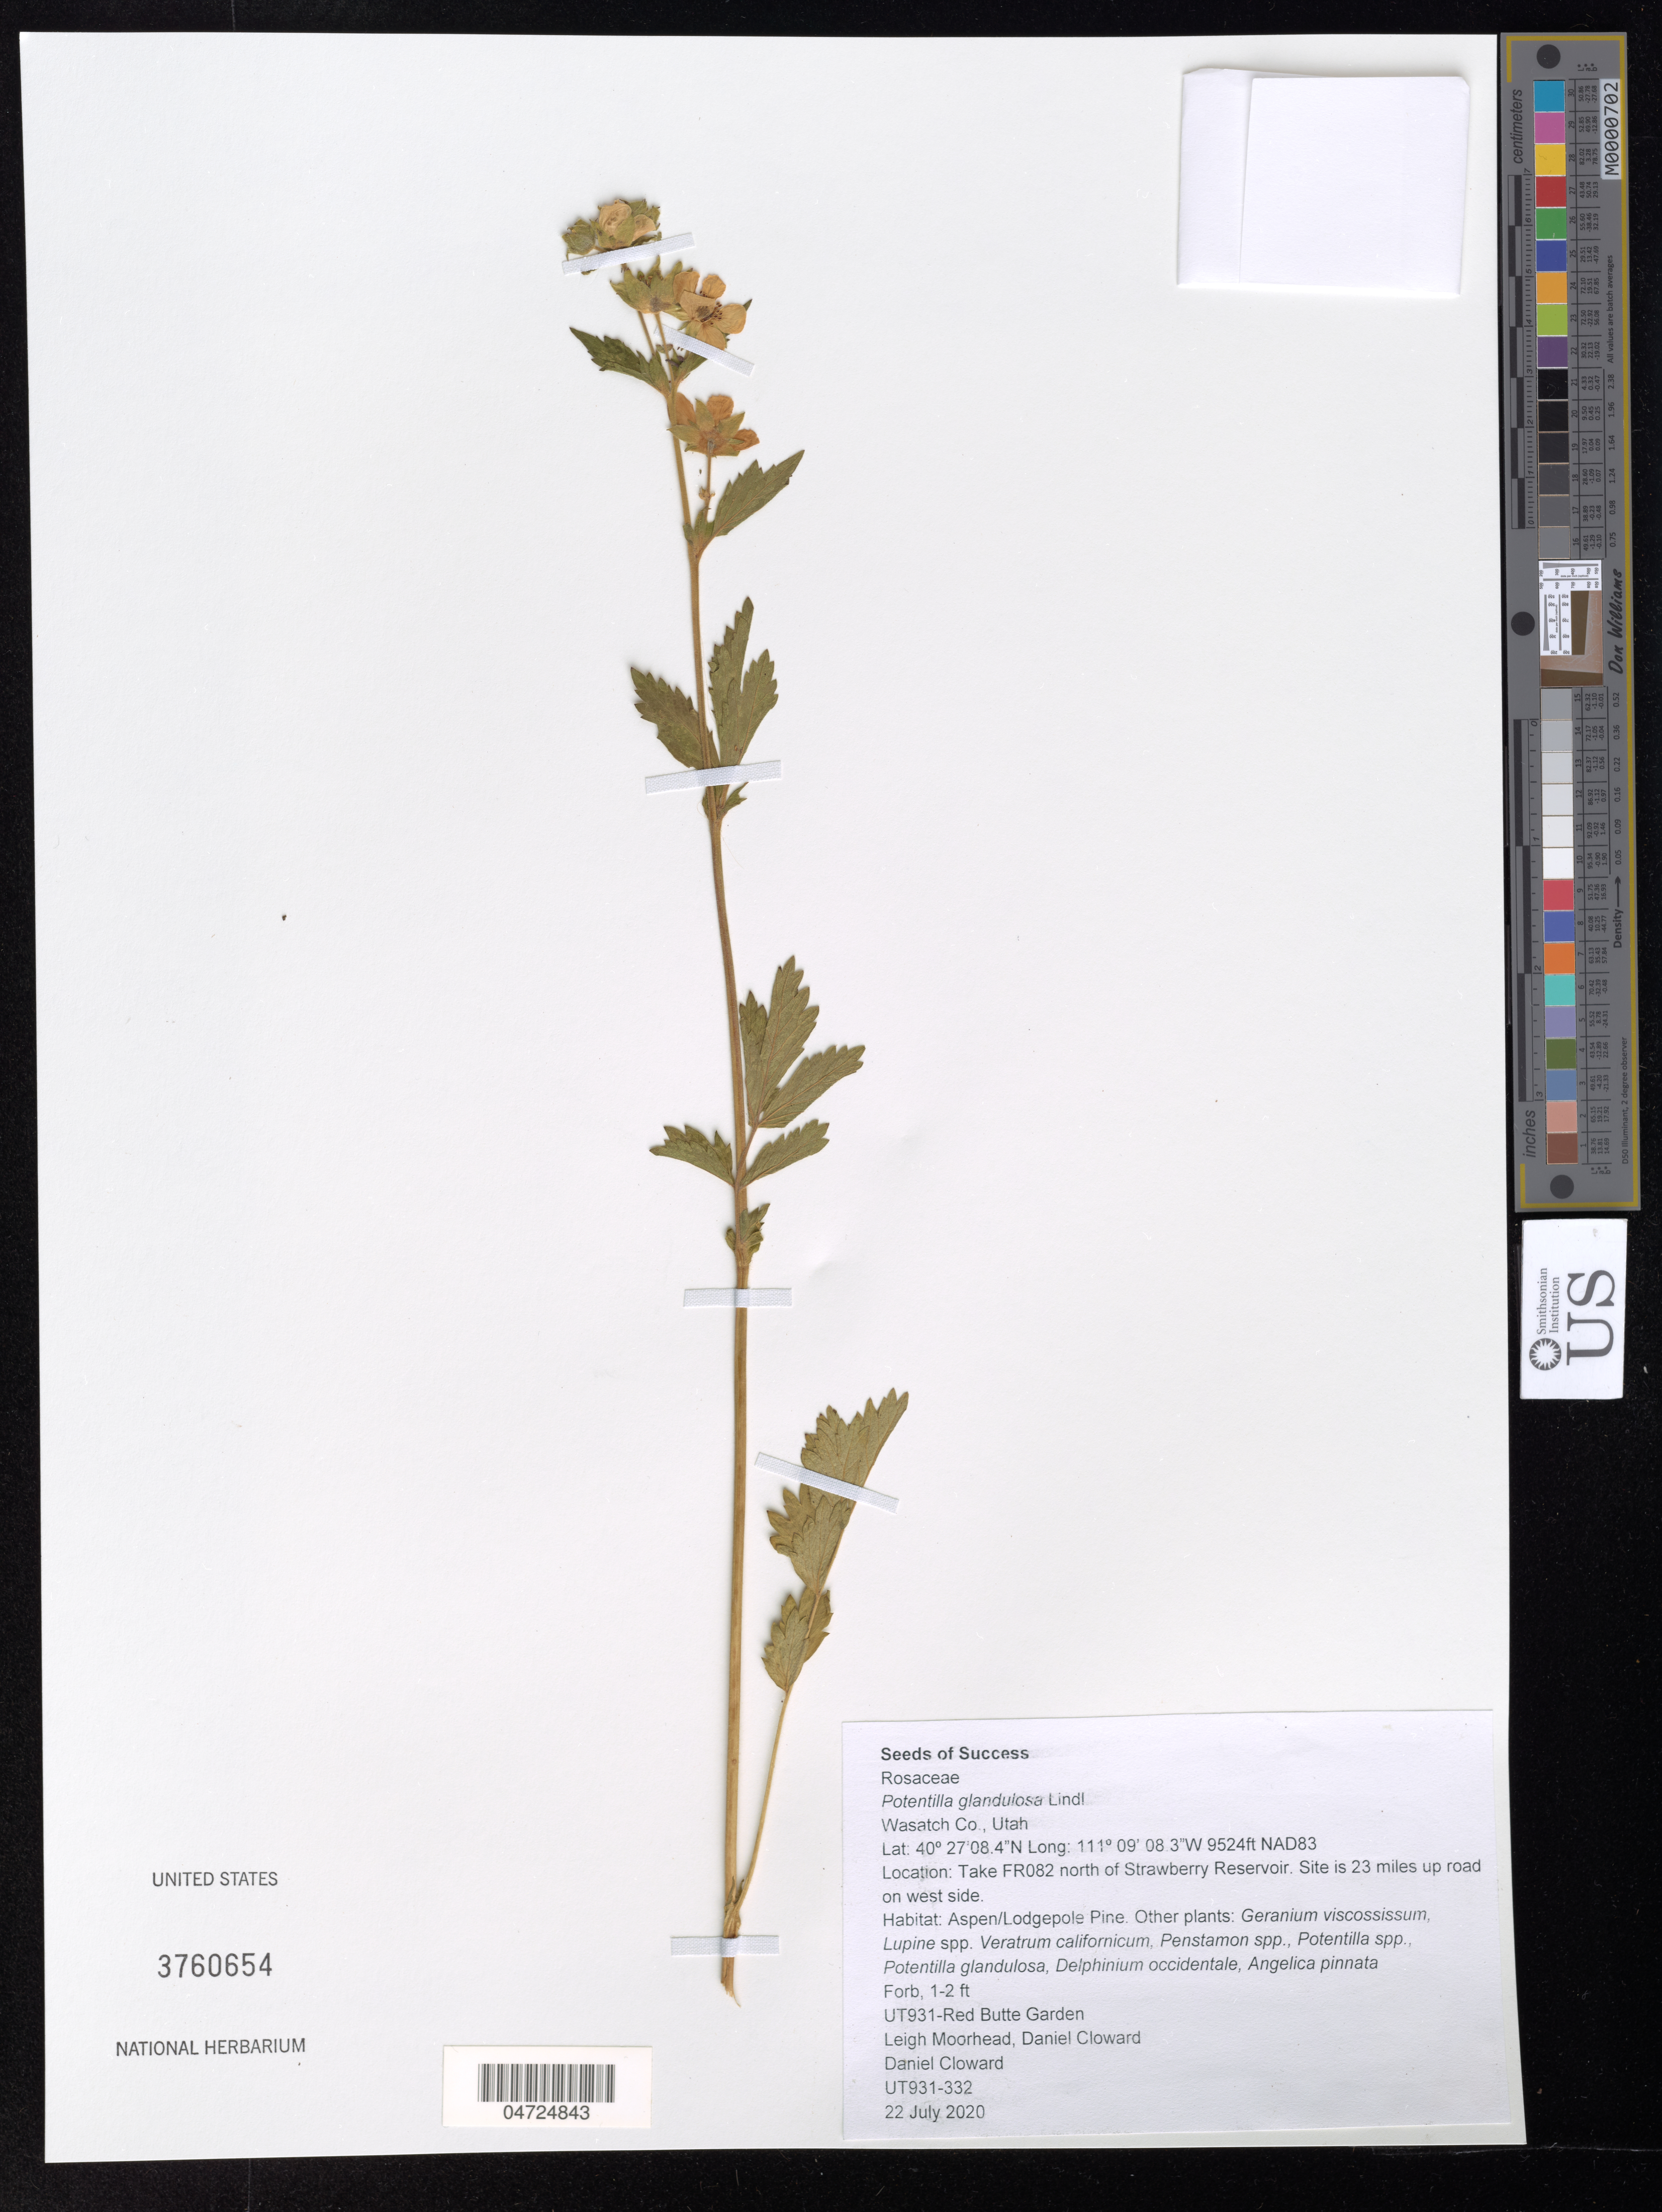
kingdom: Plantae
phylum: Tracheophyta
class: Magnoliopsida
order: Rosales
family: Rosaceae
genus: Potentilla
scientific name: Potentilla glandulosa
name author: Lindl.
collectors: L. Moorhead & D. Cloward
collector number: UT931-332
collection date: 2020-07-22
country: United States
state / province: Utah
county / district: Wasatch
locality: Wasatch Co. NAD83. Take FR082 north of Strawberry Reservoir. Site is 23 miles up road on west side. UT931-Red Butte Garden.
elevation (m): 2903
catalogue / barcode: US 3760654